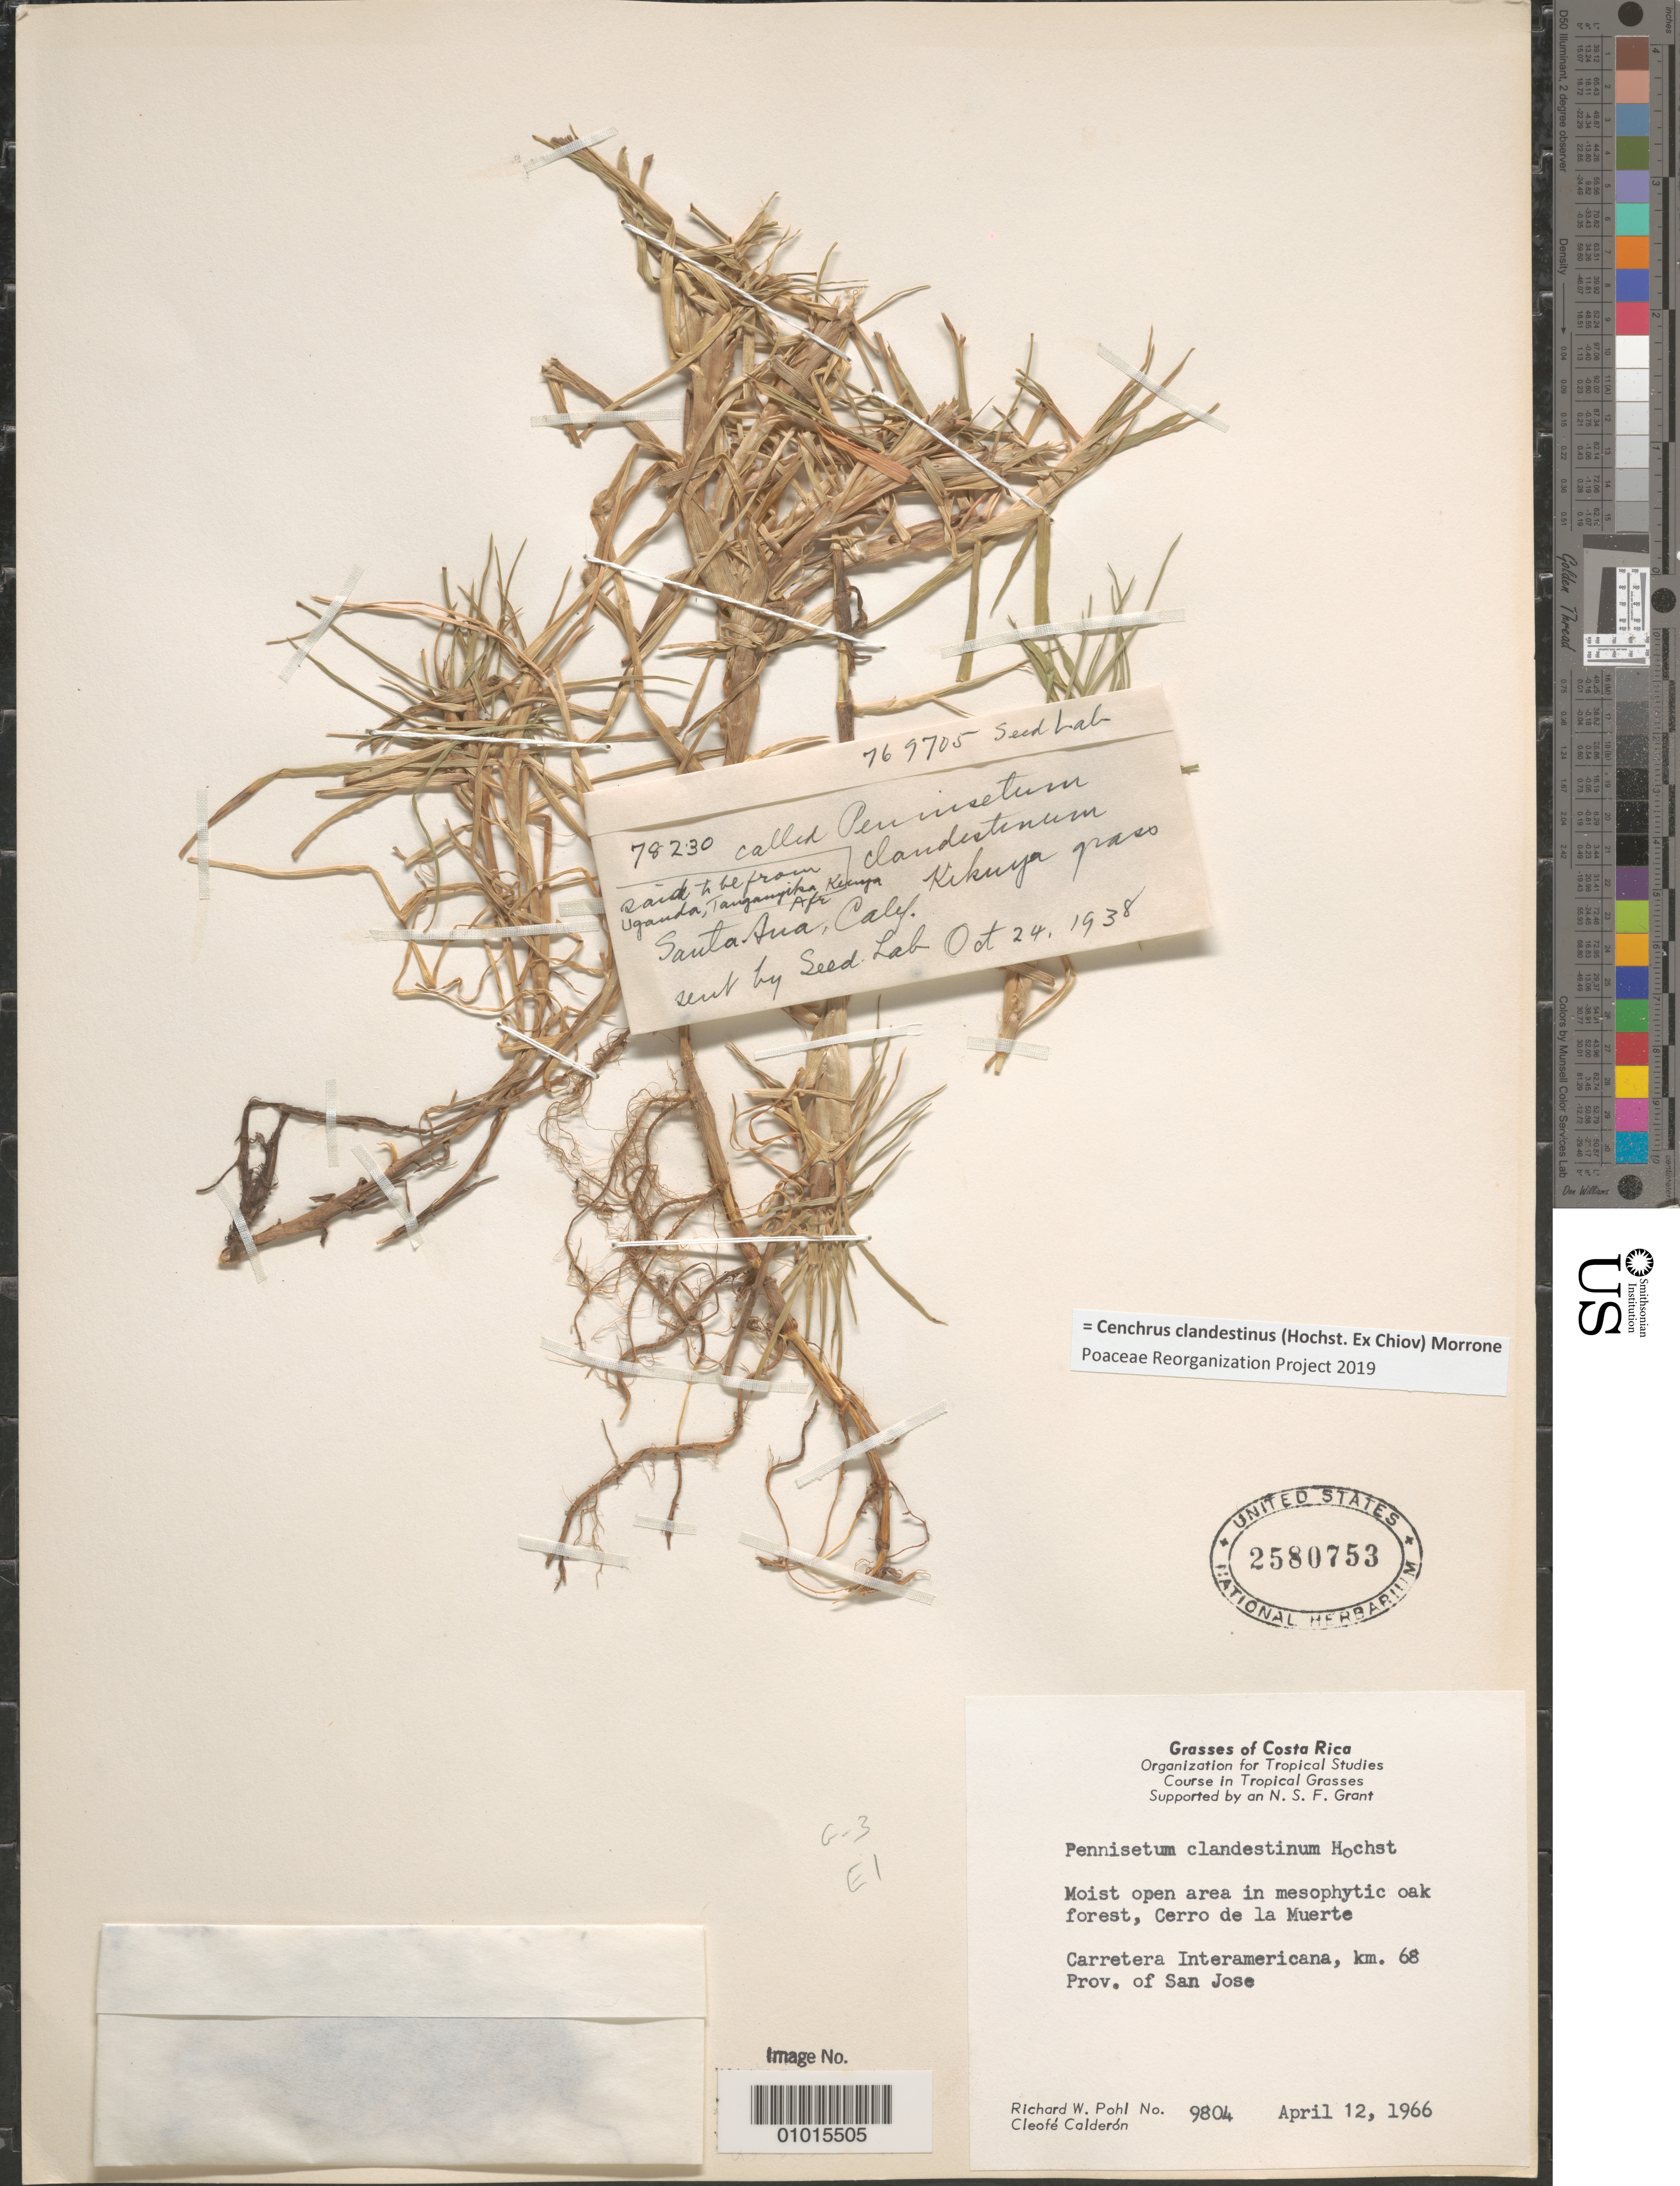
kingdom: Plantae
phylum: Tracheophyta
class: Liliopsida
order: Poales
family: Poaceae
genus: Cenchrus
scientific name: Cenchrus clandestinus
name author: (Hochst. & Chiov.) Morrone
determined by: Poaceae Reorganization Project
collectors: R. W. Pohl & C. E. Calderón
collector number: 9804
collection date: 1966-04-12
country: Costa Rica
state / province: San José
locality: Cerro de la Muerte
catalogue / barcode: US 2580753